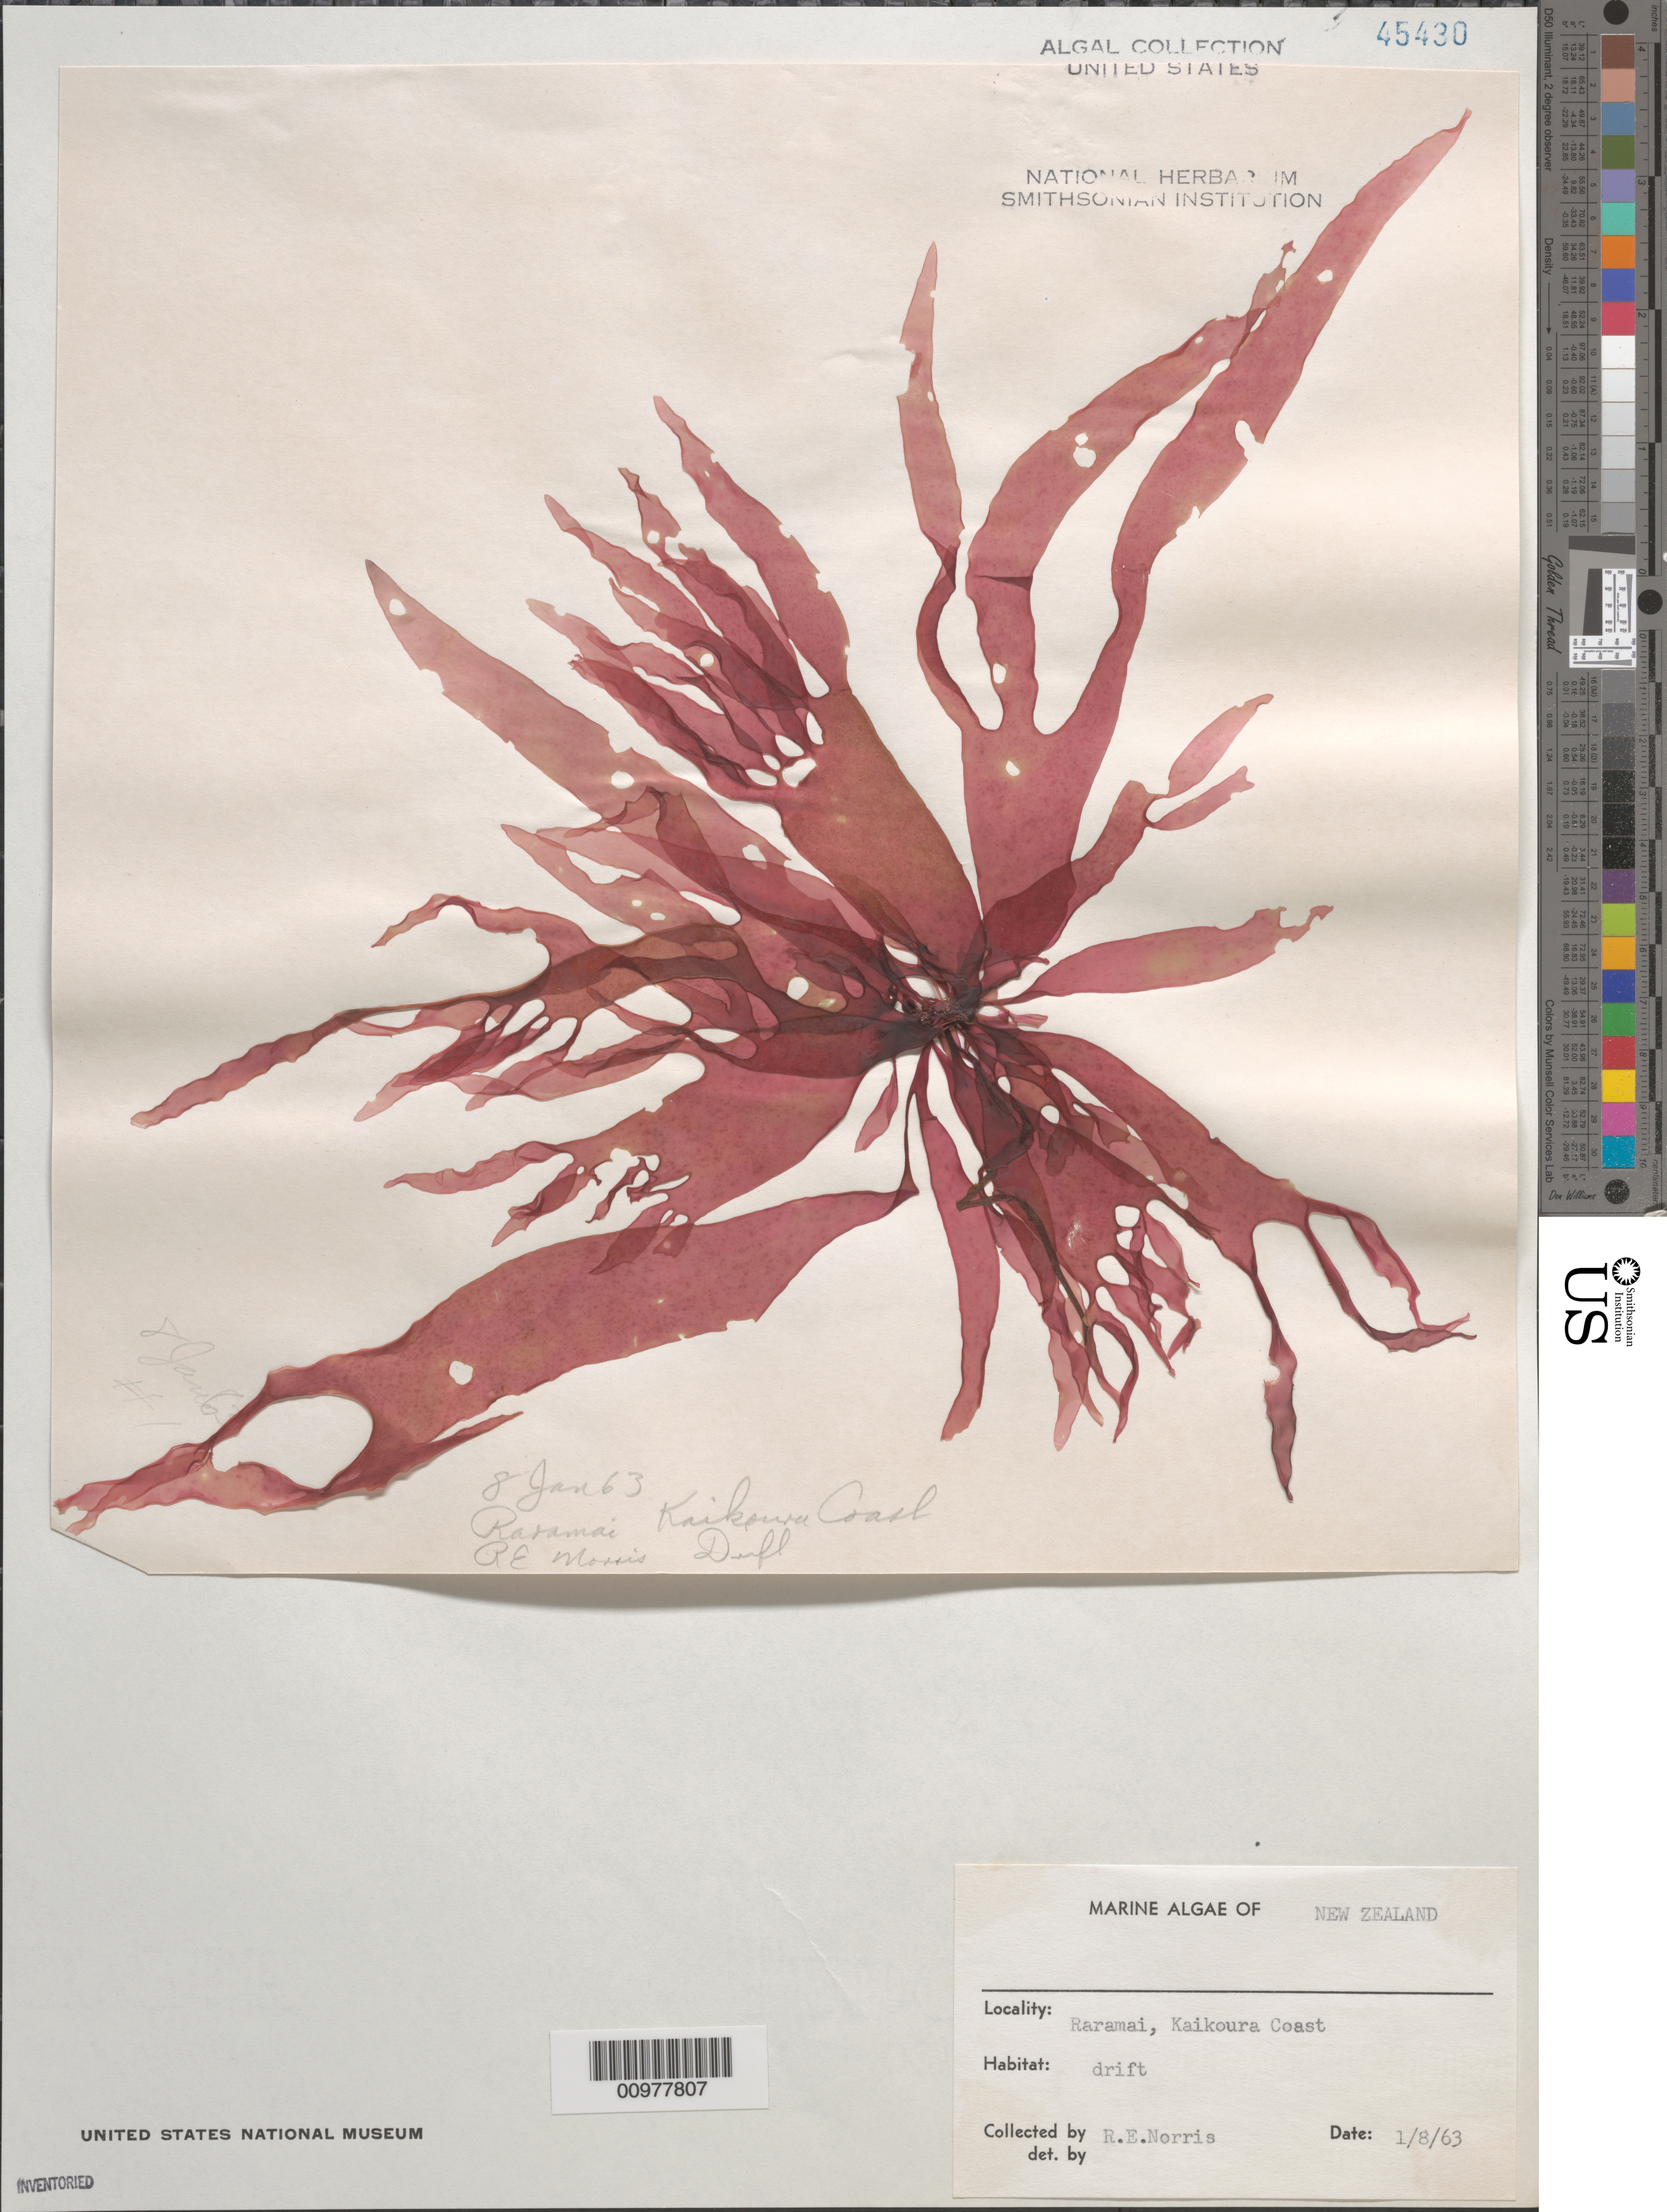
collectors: R. E. Norris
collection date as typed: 08 Jan 1963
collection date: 1963-01-08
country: New Zealand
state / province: Canterbury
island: South Island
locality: Raramai, Kaikoura coast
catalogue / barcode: US 45430